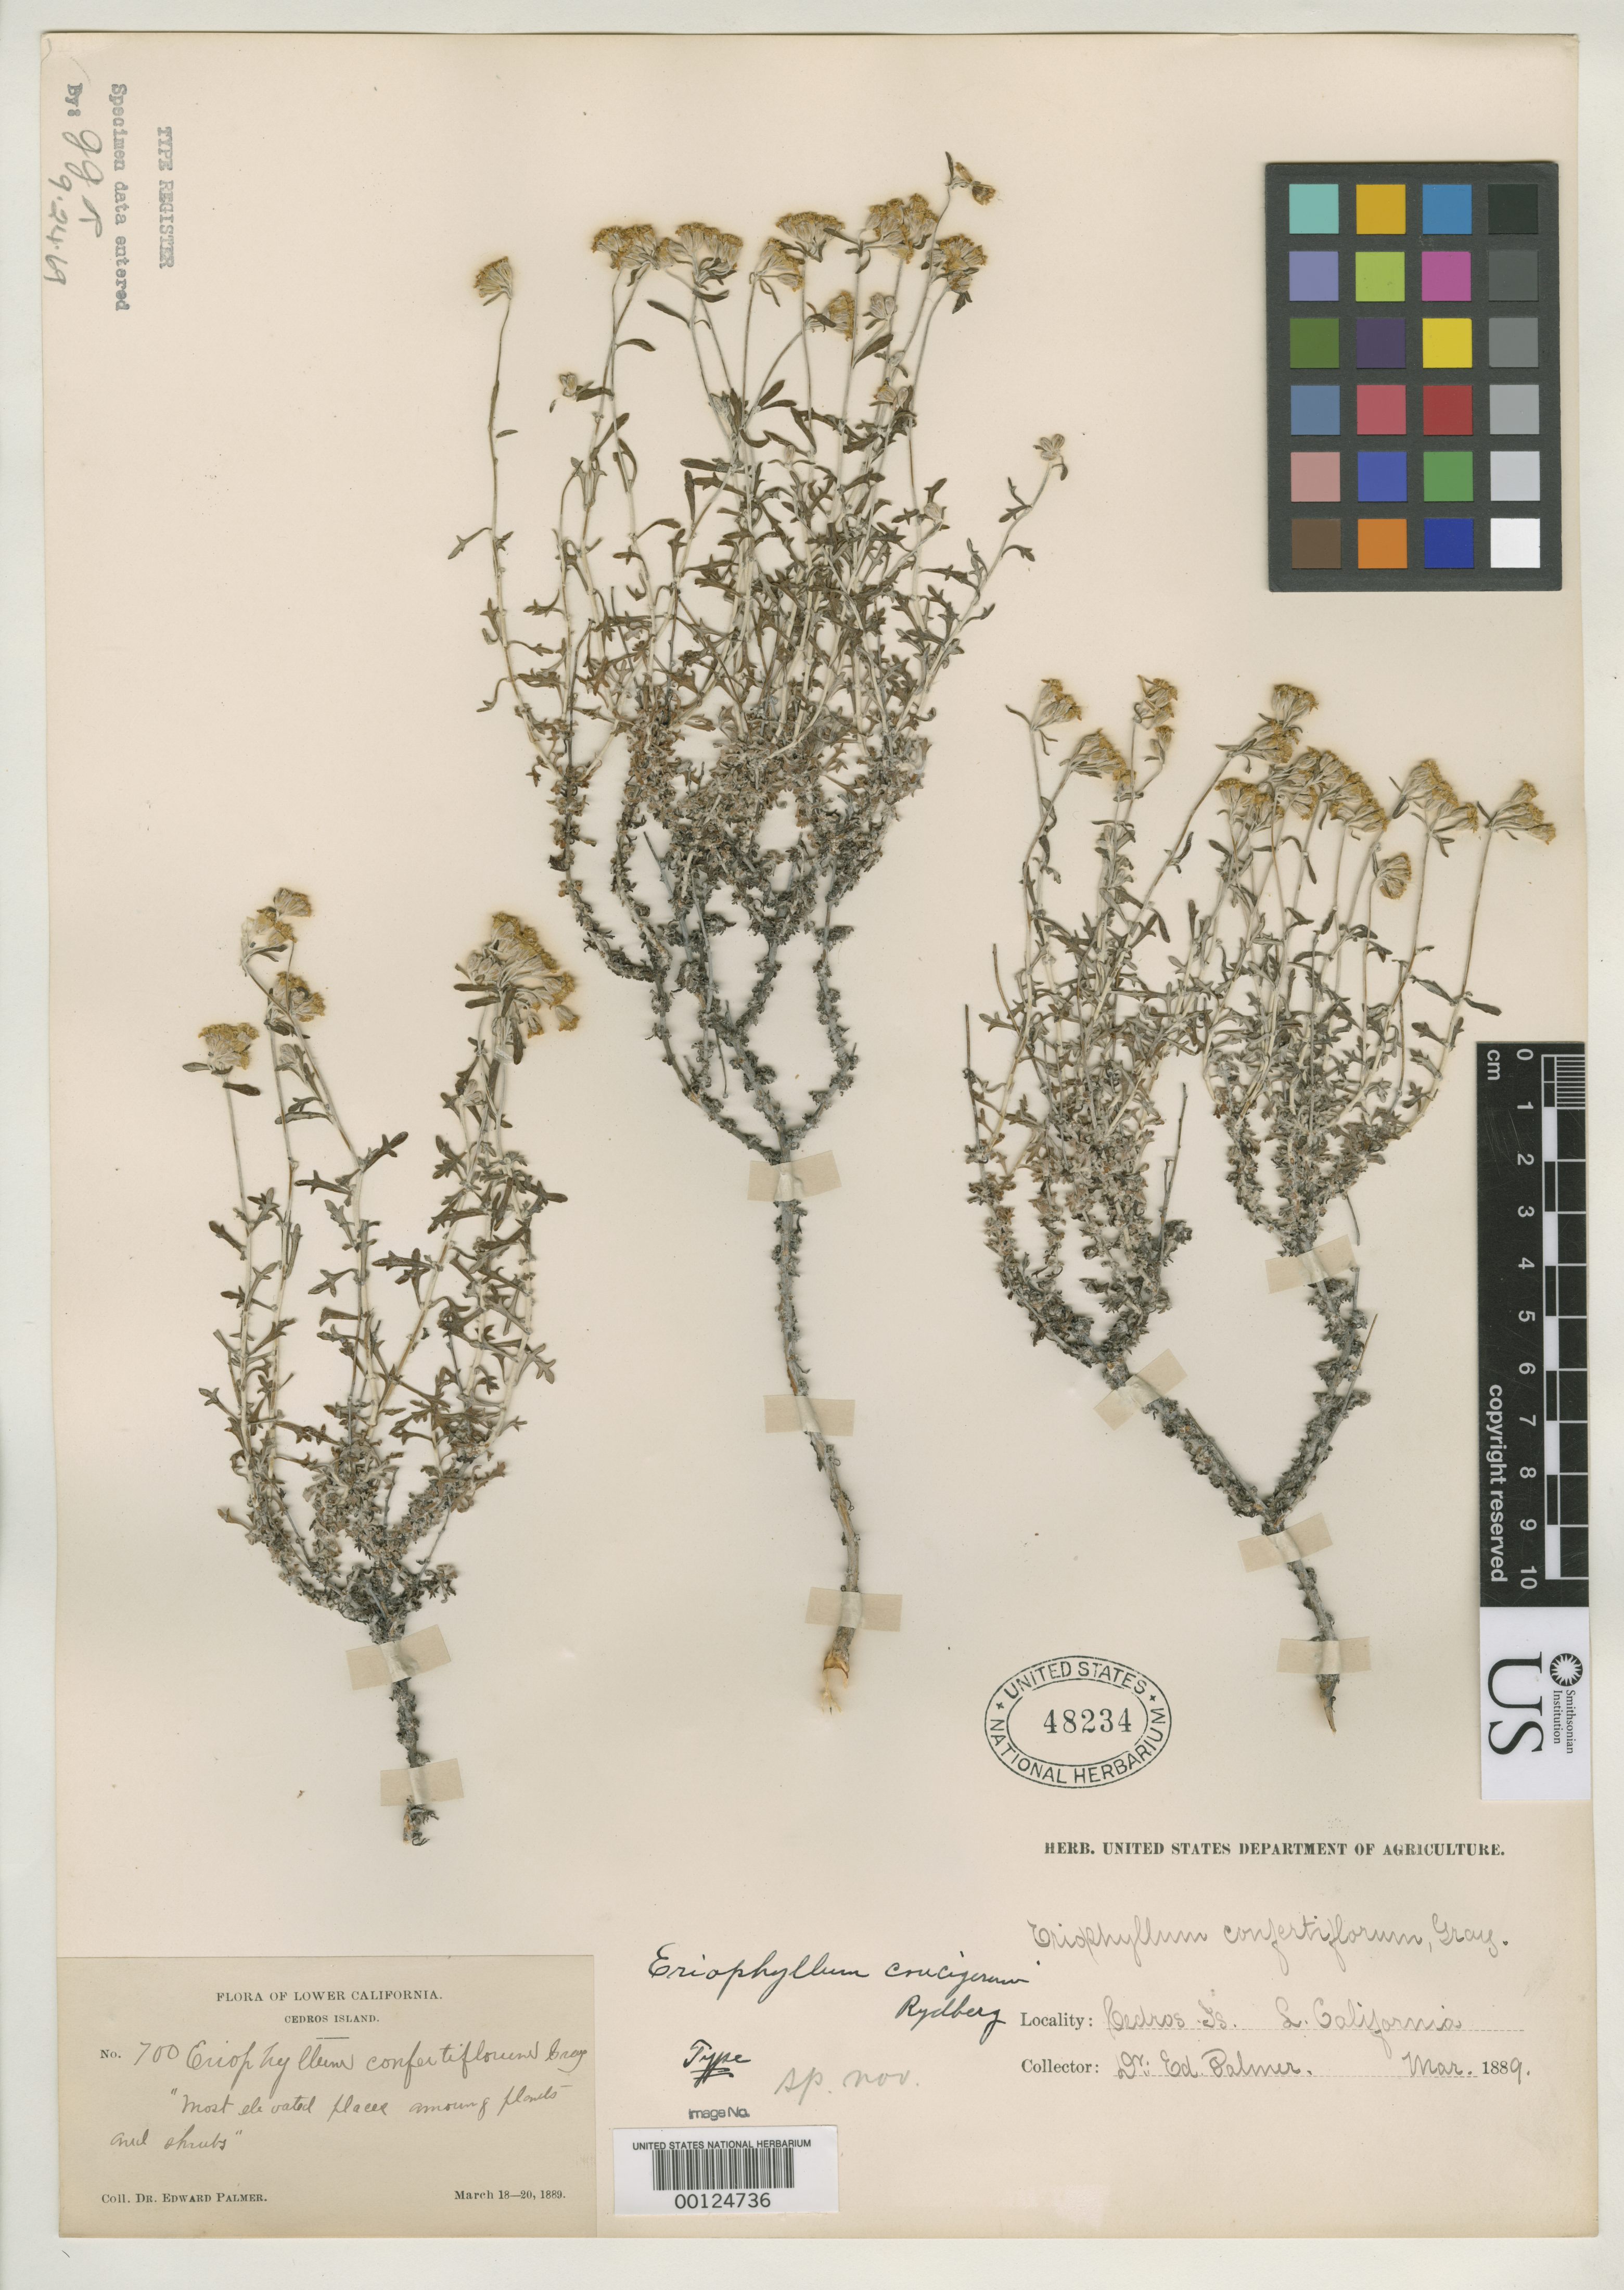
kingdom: Plantae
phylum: Tracheophyta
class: Magnoliopsida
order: Asterales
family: Asteraceae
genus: Eriophyllum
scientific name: Eriophyllum crucigerum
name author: Rydb.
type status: Holotype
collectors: E. Palmer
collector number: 700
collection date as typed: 18 Mar 1889 to 20 Mar 1889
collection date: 1889-03-18/1889-03-20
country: Mexico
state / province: Baja California Norte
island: Cedros Island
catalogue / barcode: US 48234